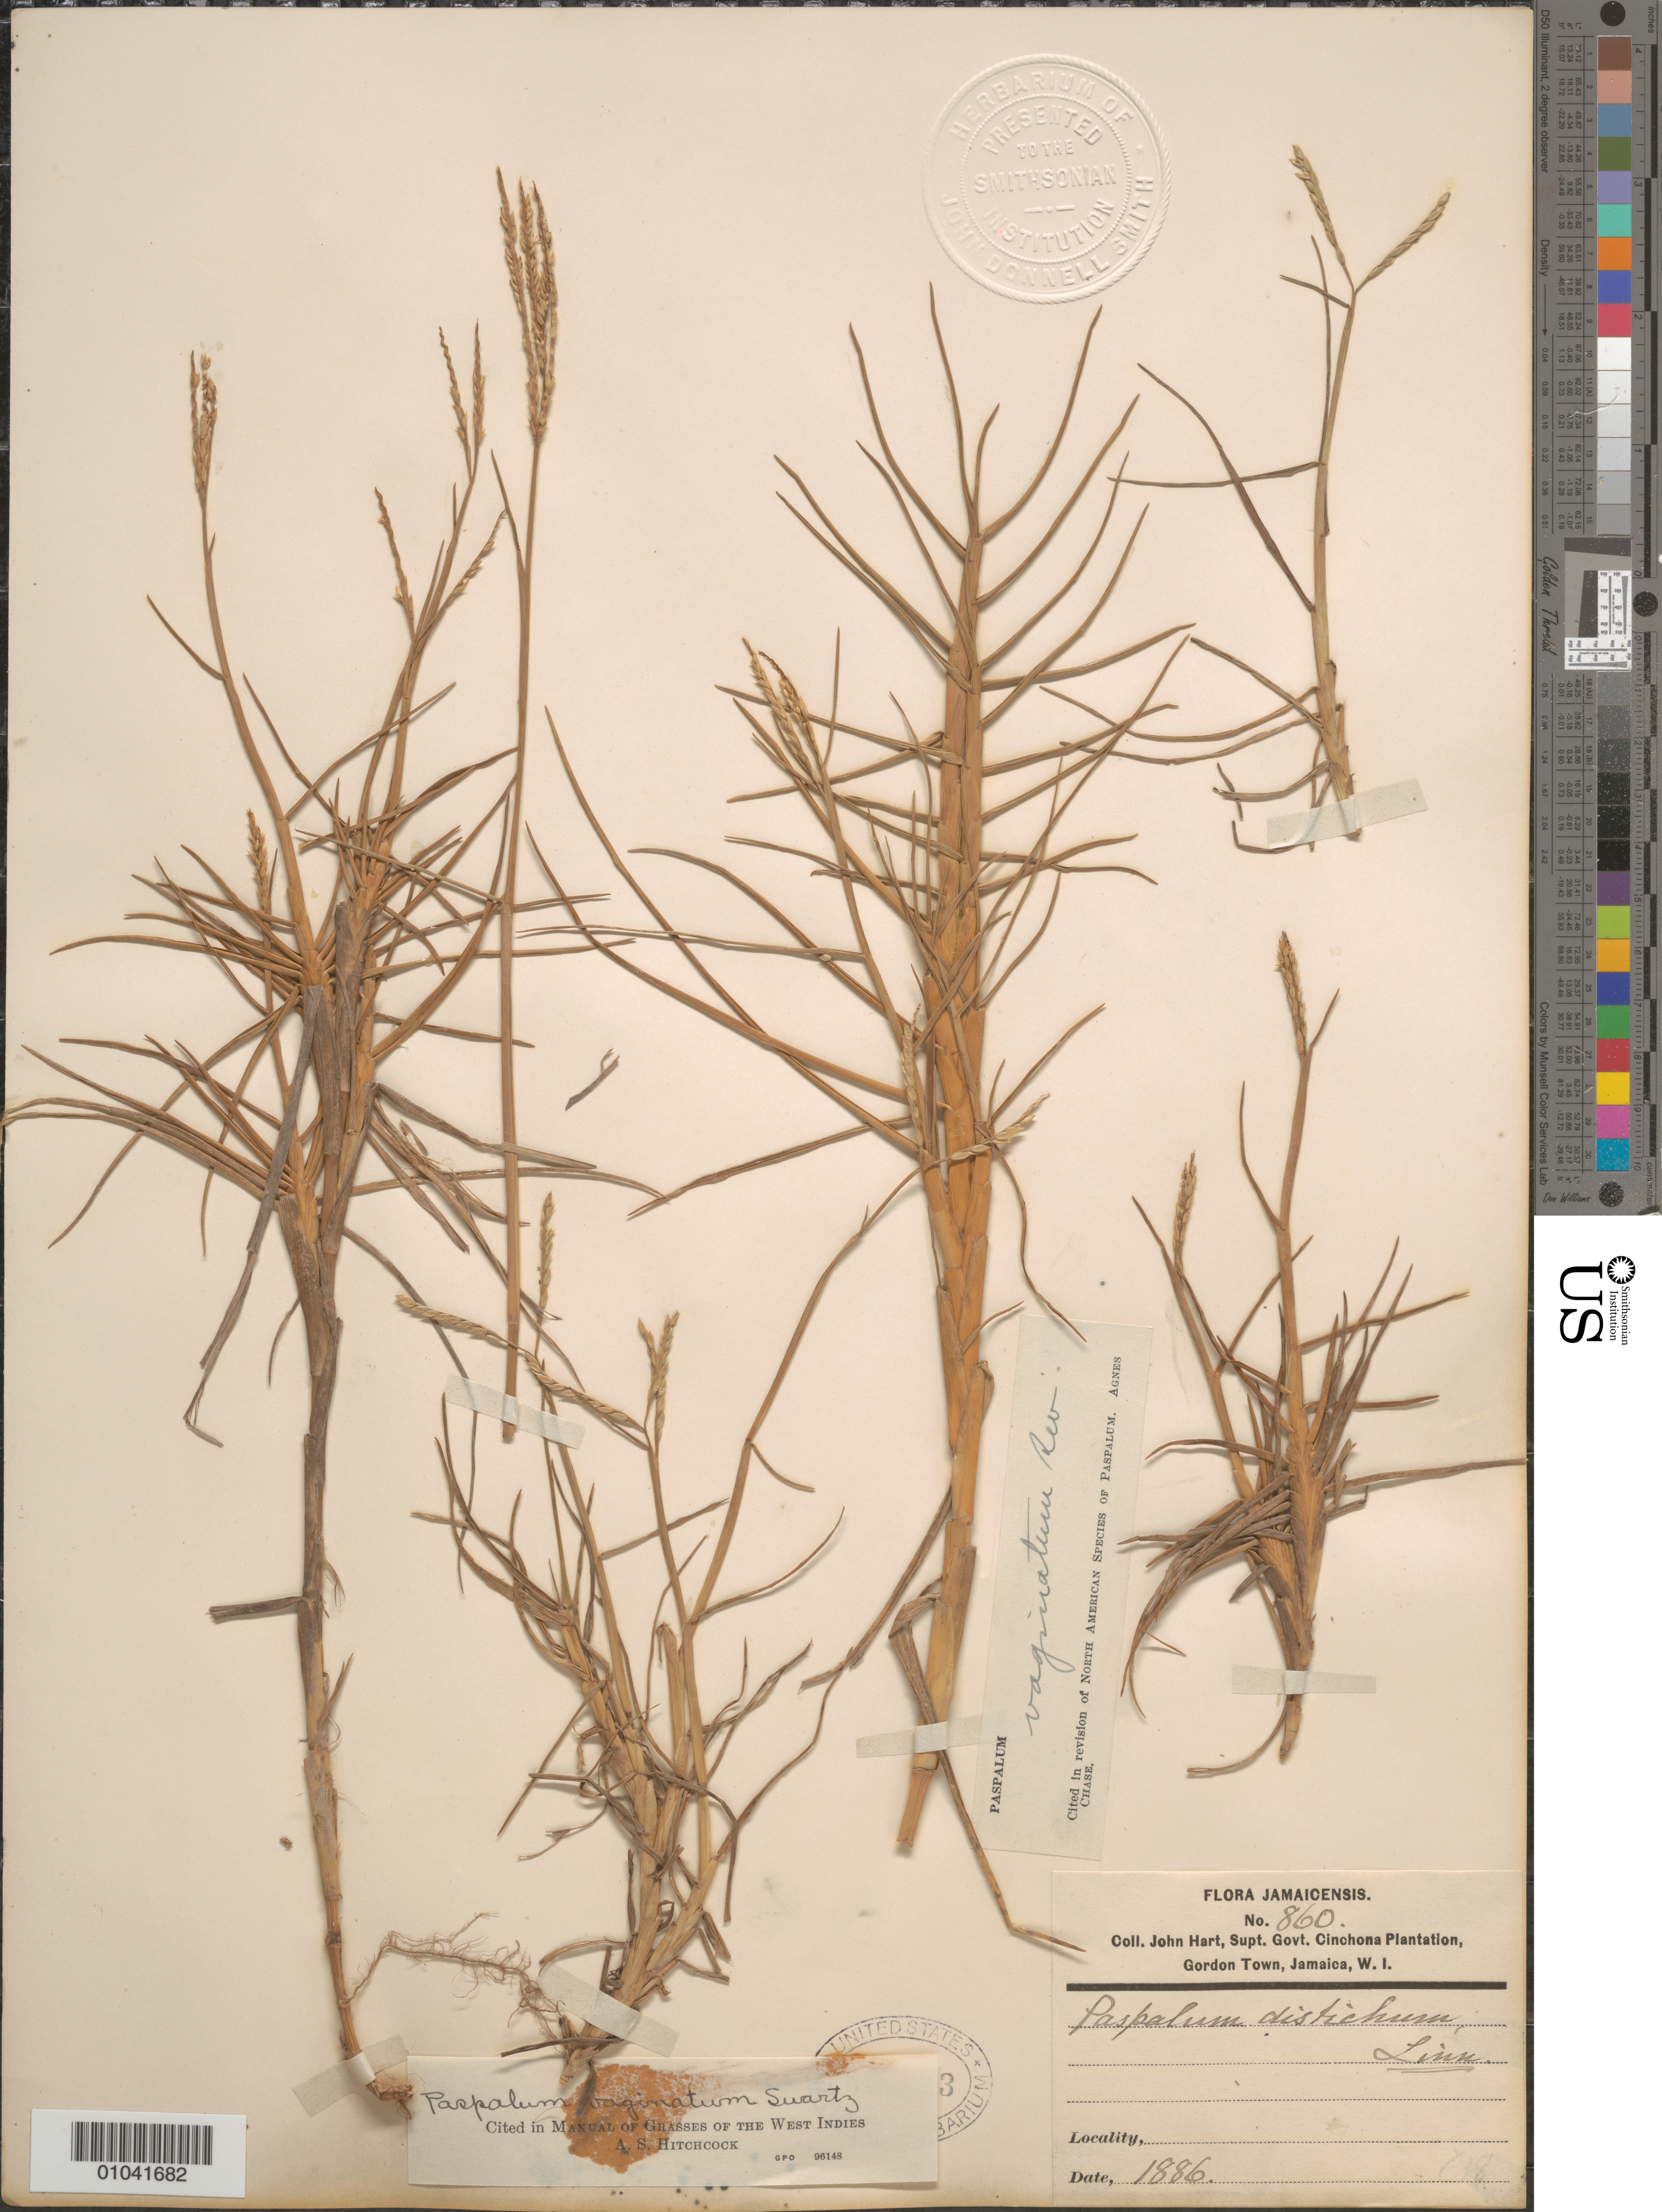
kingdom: Plantae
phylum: Tracheophyta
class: Liliopsida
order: Poales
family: Poaceae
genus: Paspalum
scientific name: Paspalum vaginatum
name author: Sw.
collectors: J. Hart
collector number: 860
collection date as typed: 1886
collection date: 1886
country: Jamaica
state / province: Saint Andrew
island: Jamaica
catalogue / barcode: US 824183